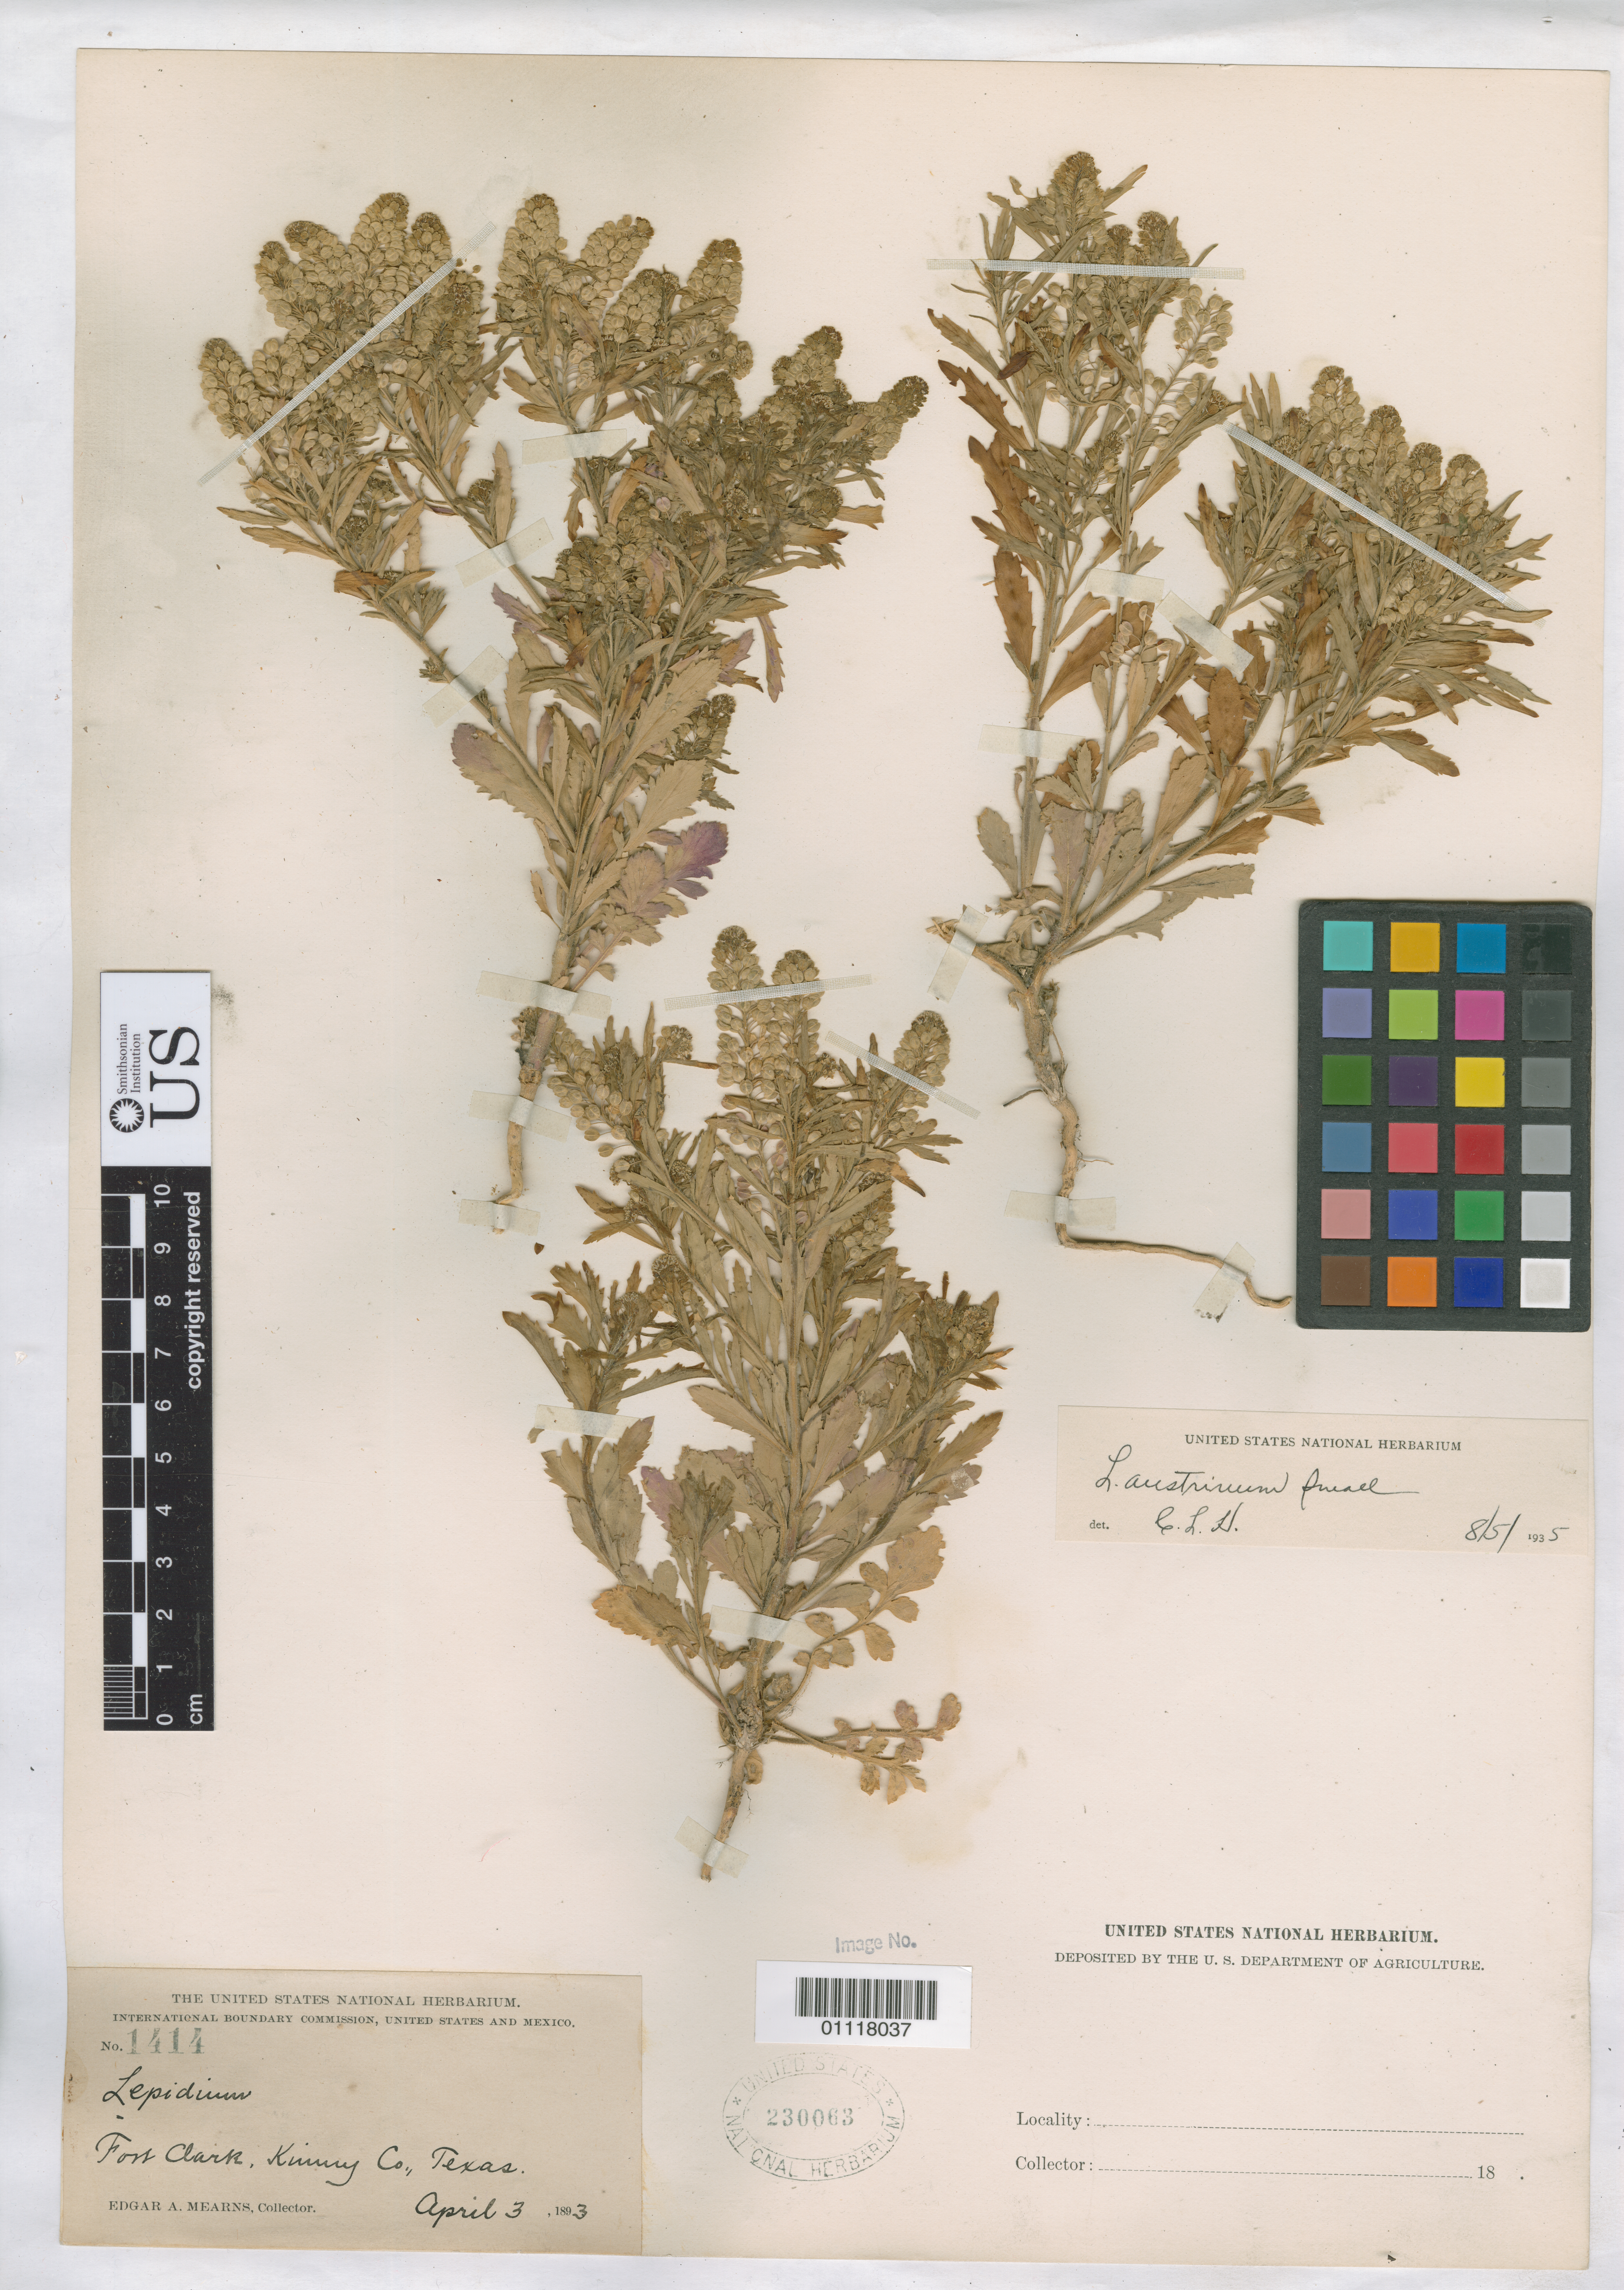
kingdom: Plantae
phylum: Tracheophyta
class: Magnoliopsida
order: Brassicales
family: Brassicaceae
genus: Lepidium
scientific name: Lepidium austrinum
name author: Small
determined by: Hitchcock, C. L.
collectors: E. A. Mearns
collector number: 1414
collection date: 1893-04-03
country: United States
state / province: Texas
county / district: Kinney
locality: Fort Clark.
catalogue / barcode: US 230063